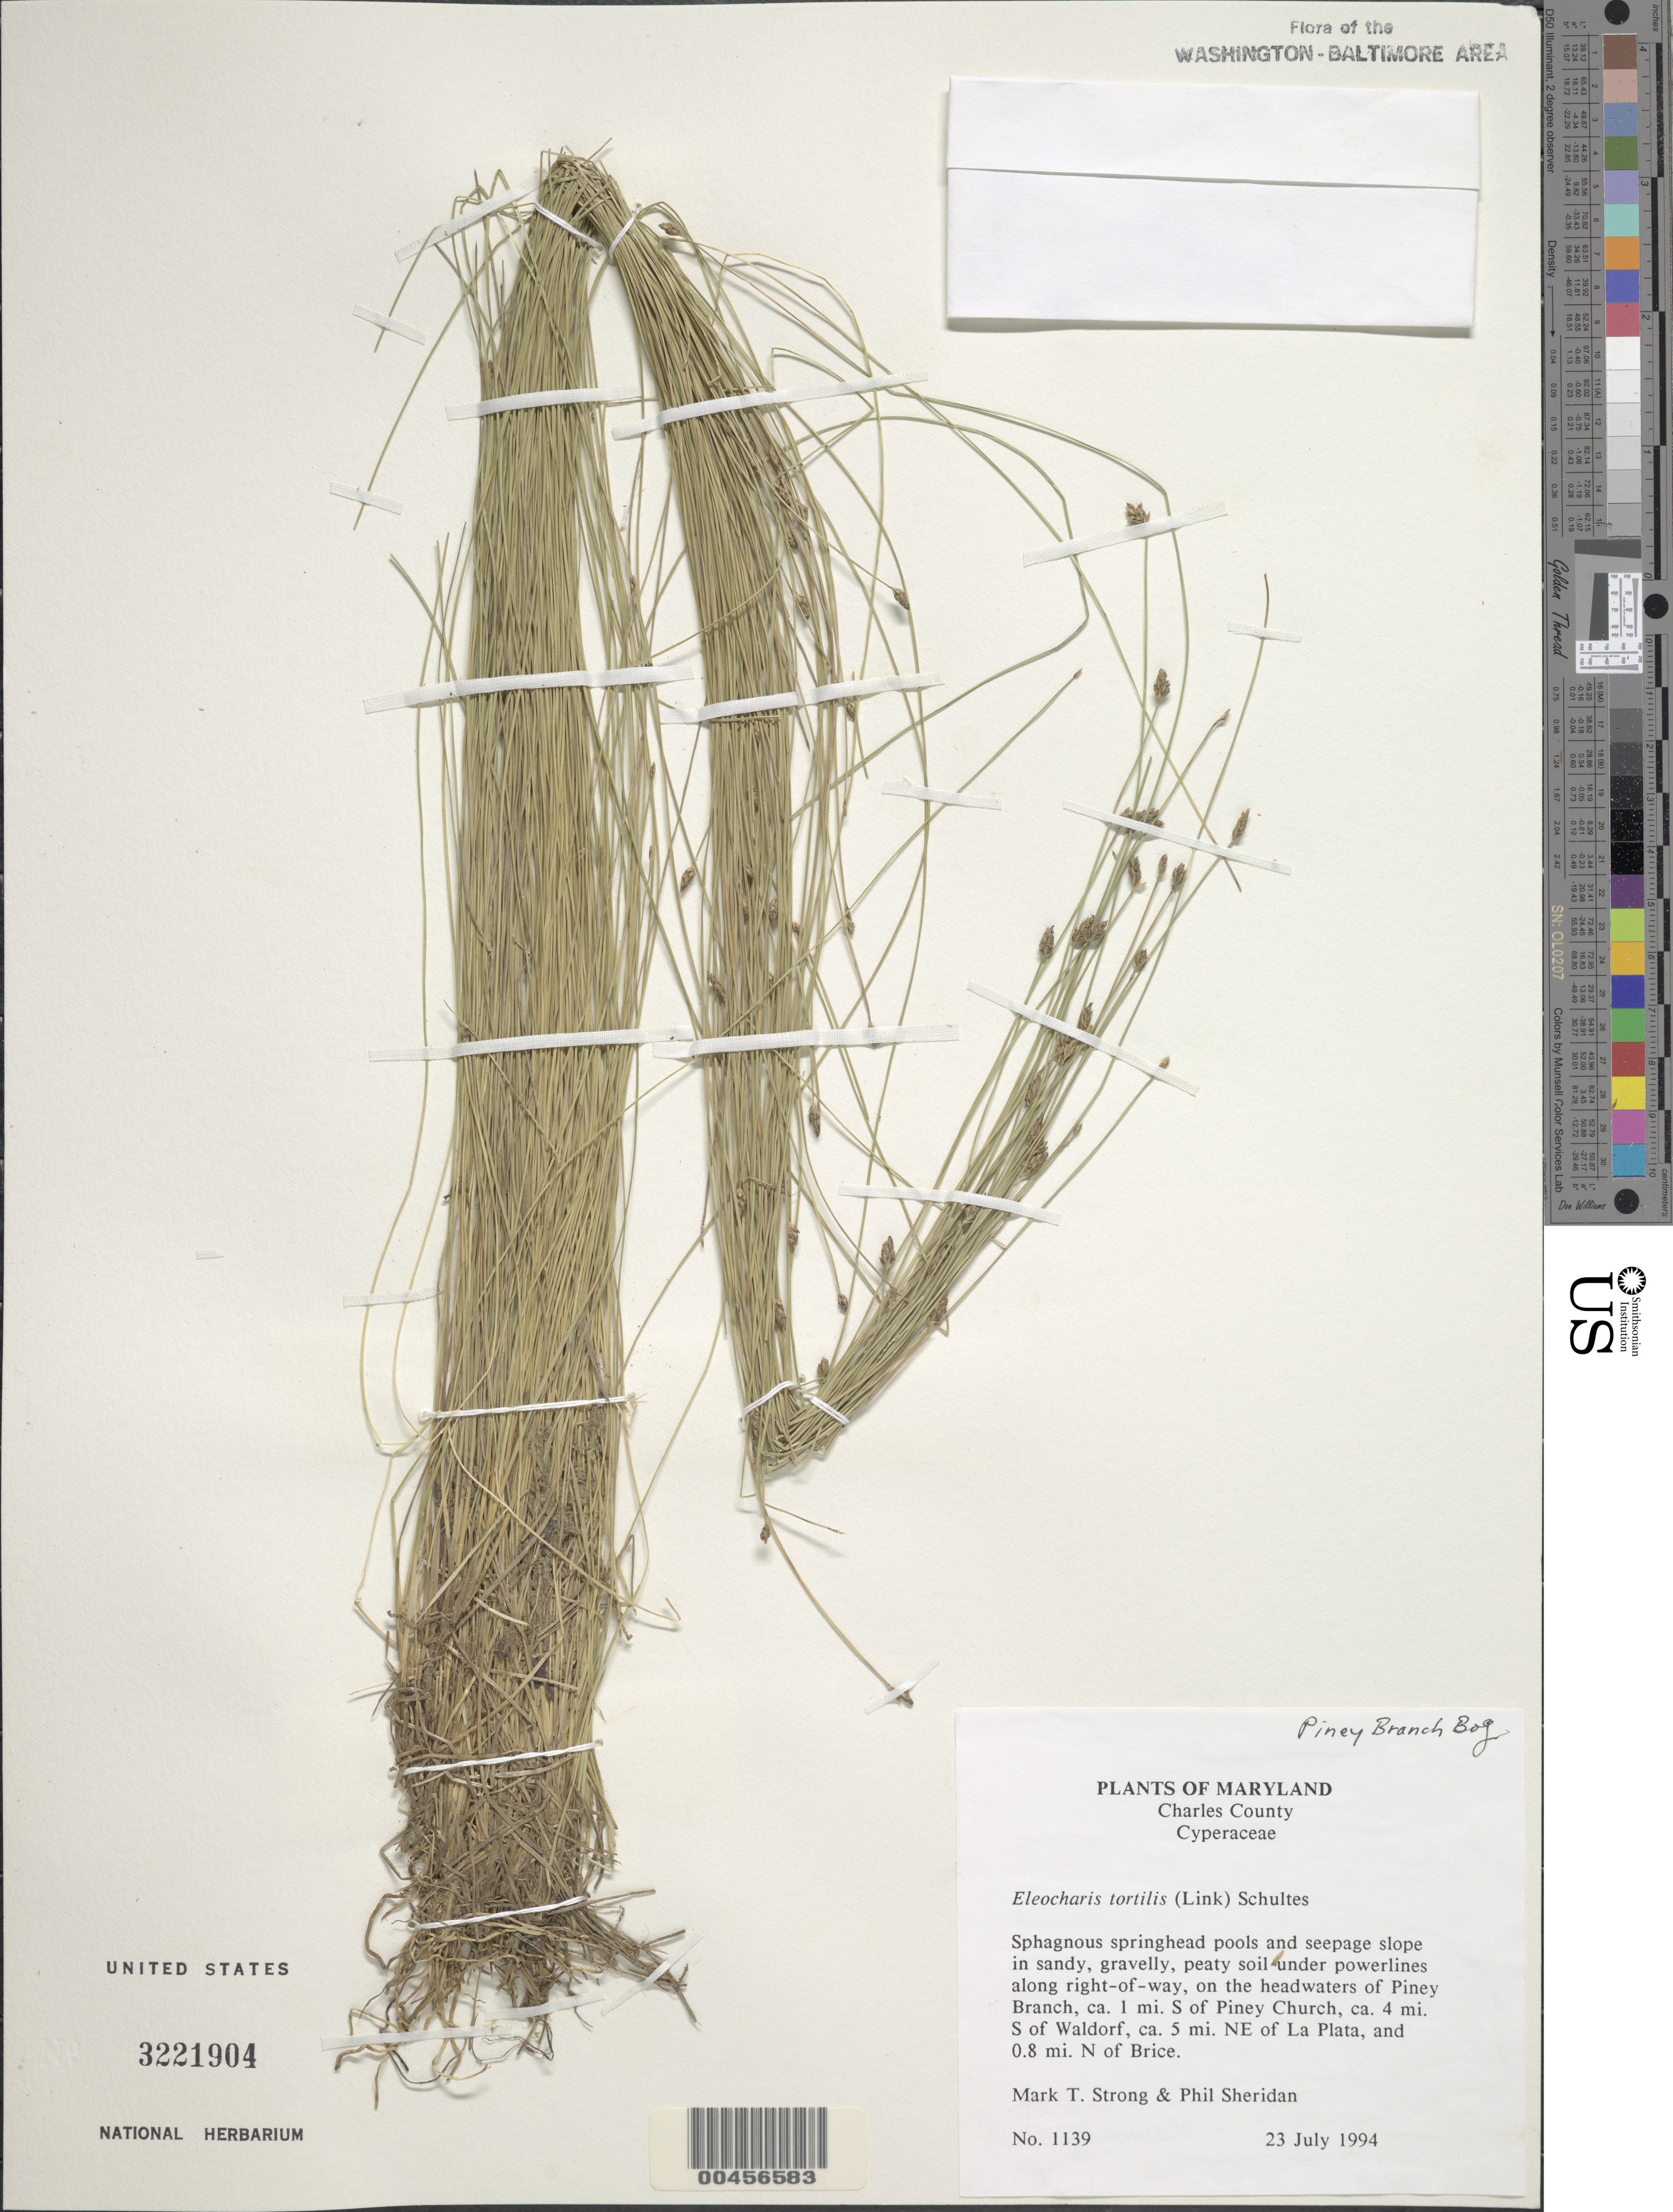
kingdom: Plantae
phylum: Tracheophyta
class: Liliopsida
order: Poales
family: Cyperaceae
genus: Eleocharis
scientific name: Eleocharis tortilis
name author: (Link) Schult.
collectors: M. T. Strong & P. Sheridan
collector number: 1139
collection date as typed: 23 Jul 1994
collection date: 1994-07-23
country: United States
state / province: Maryland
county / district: Charles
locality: Piney Branch, S of Piney Church, S of Waldorf, NE of La Plata, N of Brice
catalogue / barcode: US 3221904